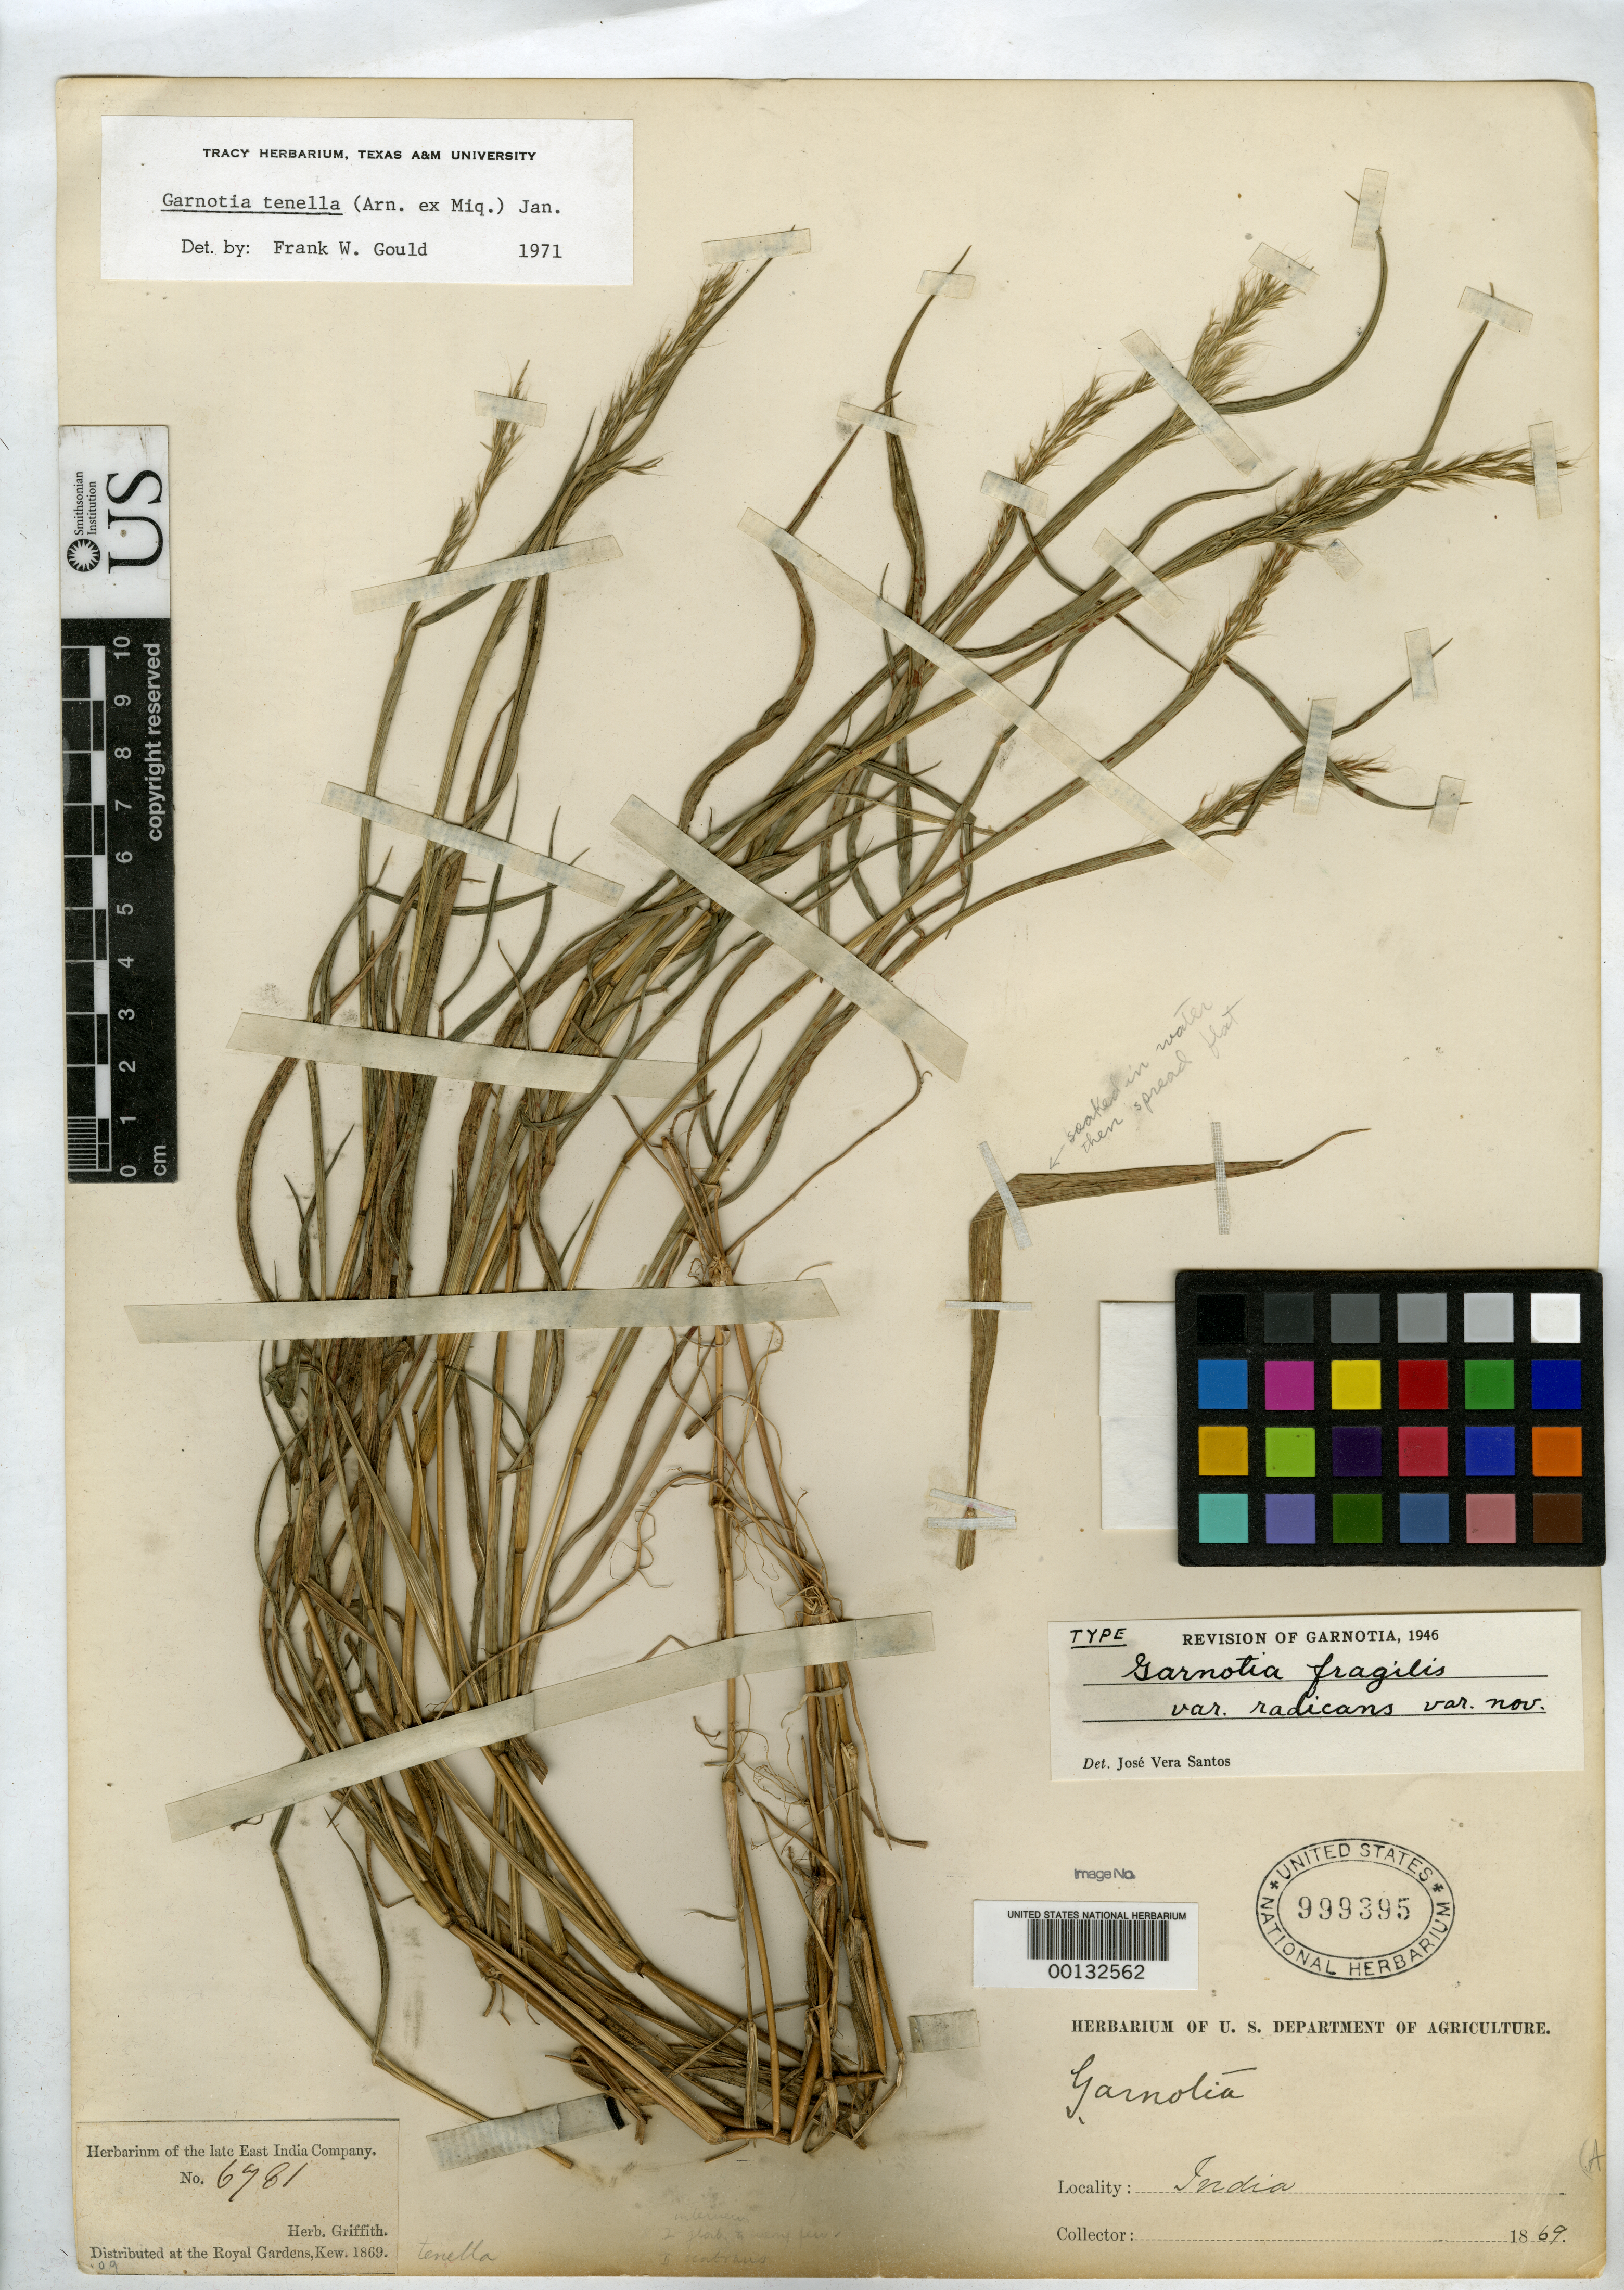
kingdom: Plantae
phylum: Tracheophyta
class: Liliopsida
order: Poales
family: Poaceae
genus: Garnotia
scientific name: Garnotia fragilis var. radicans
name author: Santos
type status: Holotype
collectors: H. Griffith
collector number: East India Co. 6781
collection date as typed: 1869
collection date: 1869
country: India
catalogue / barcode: US 999395